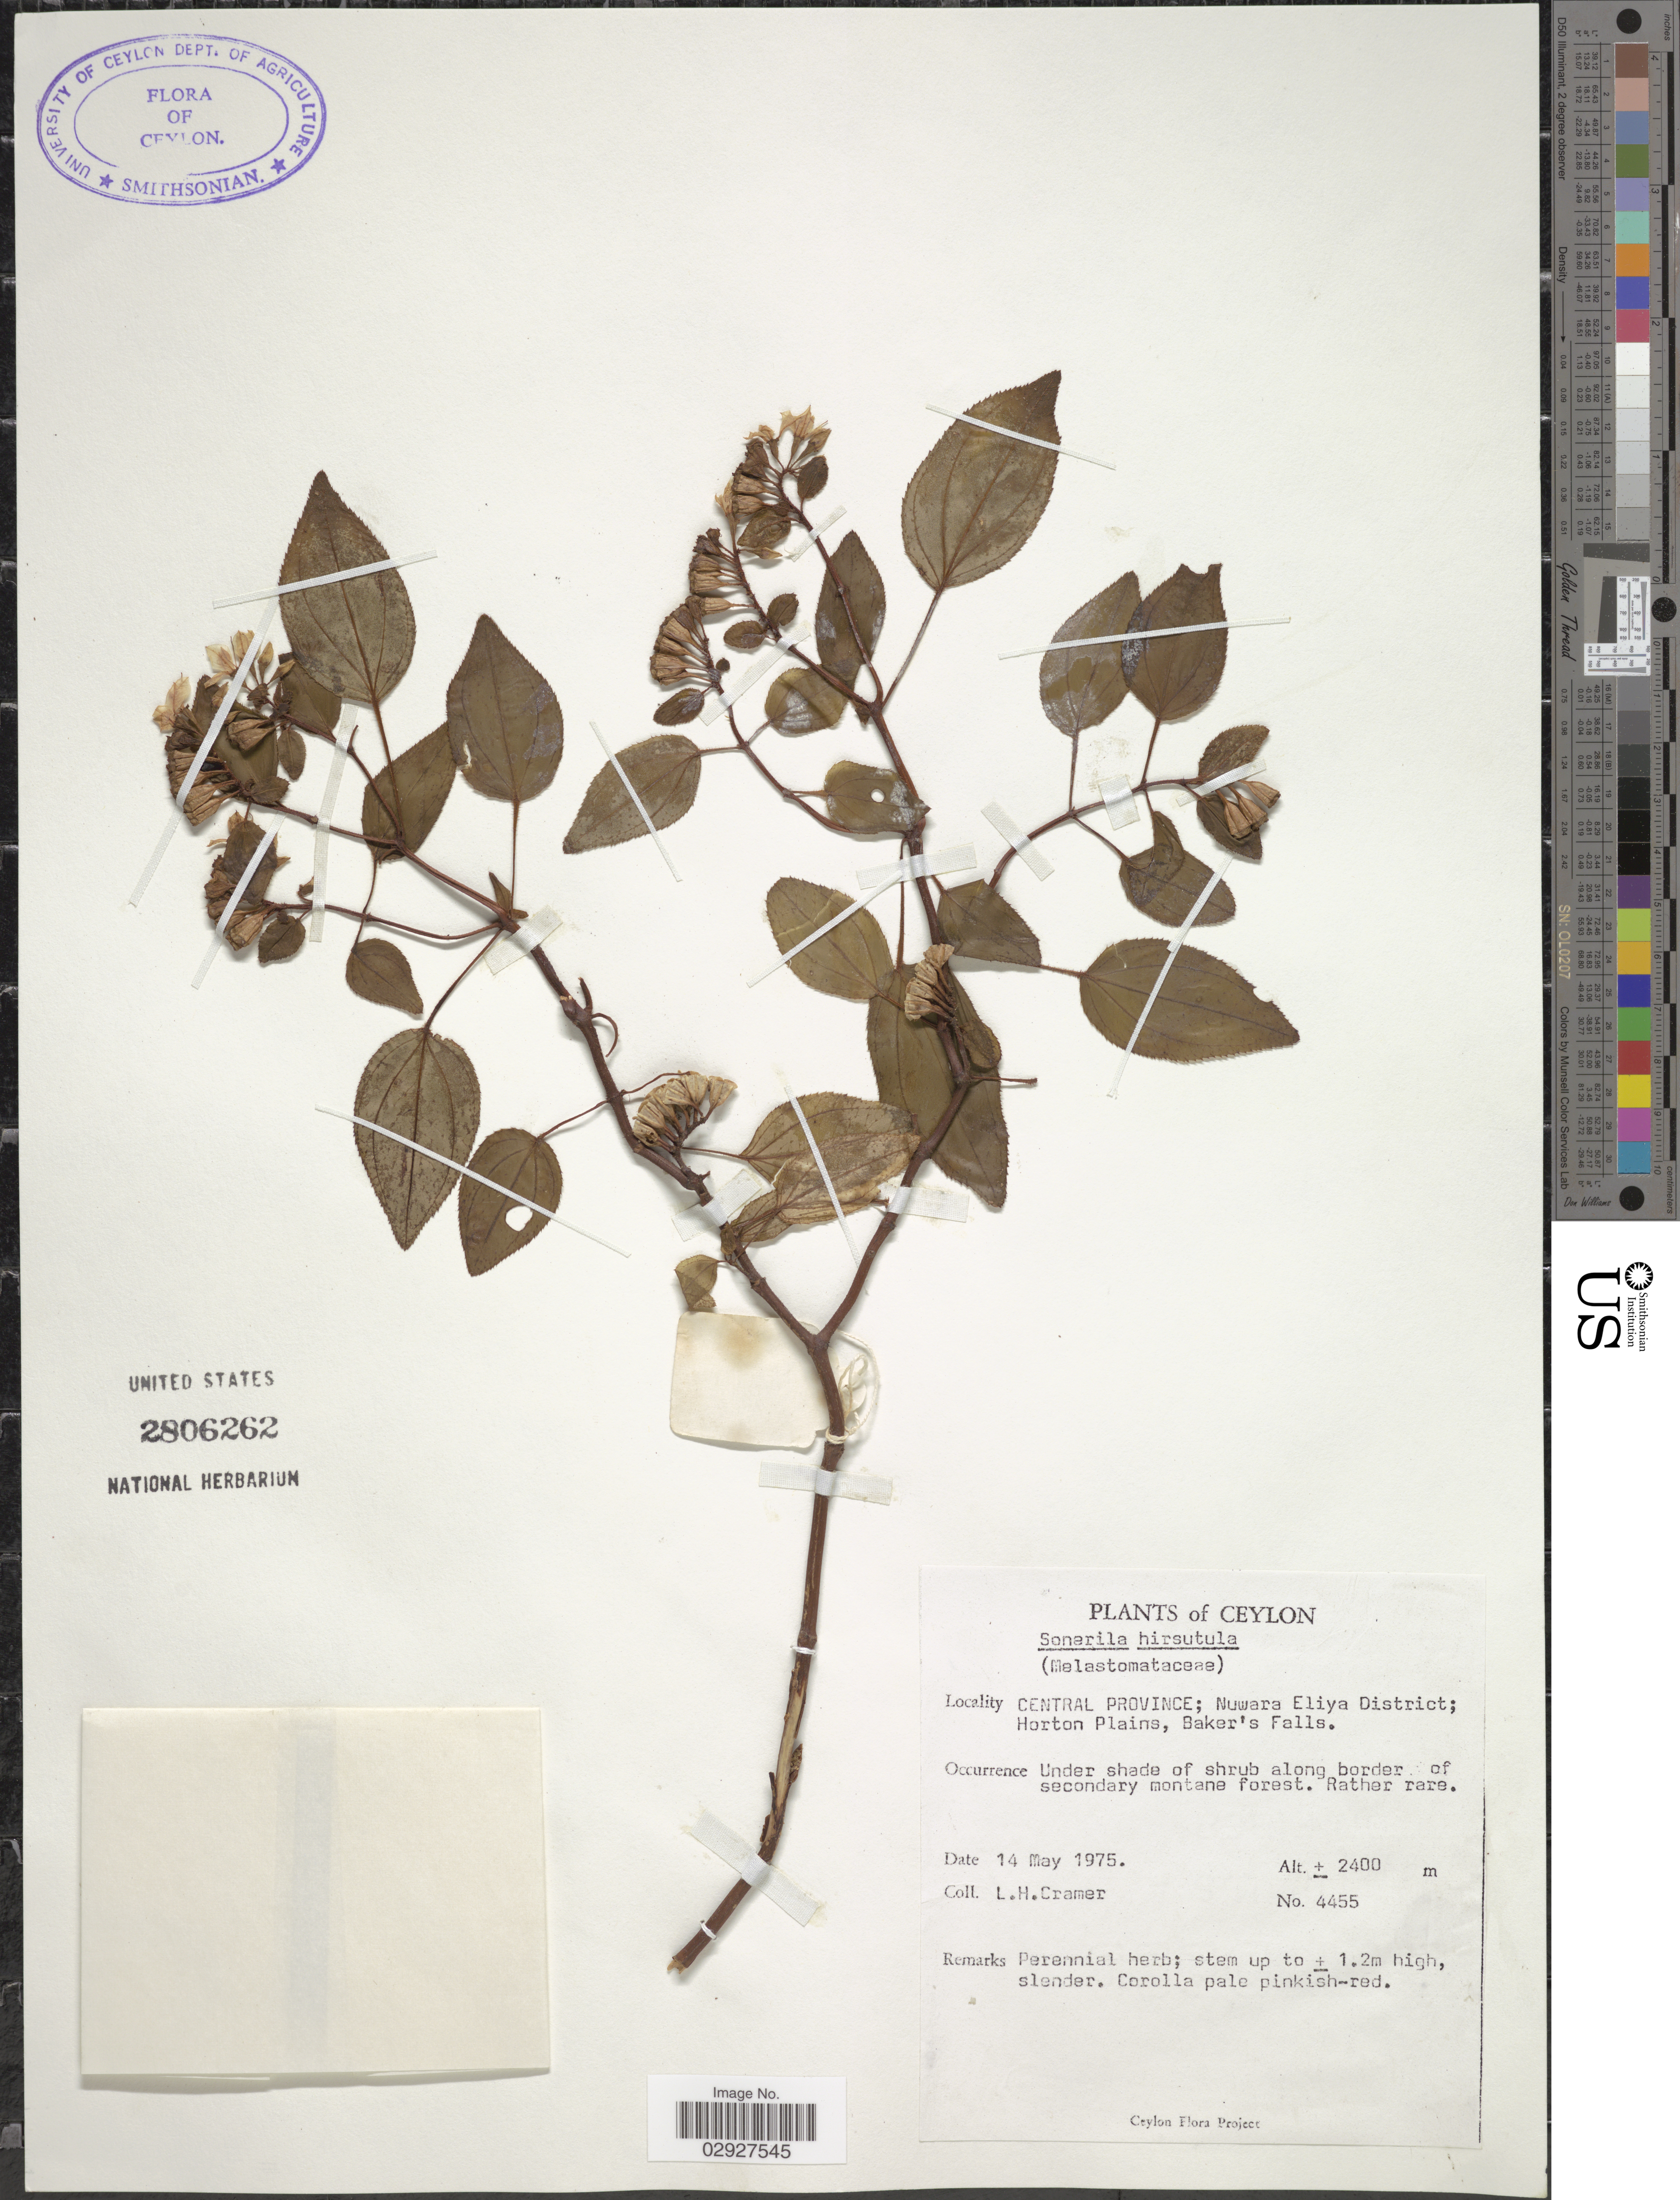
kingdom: Plantae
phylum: Tracheophyta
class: Magnoliopsida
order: Myrtales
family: Melastomataceae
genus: Sonerila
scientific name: Sonerila hirsutula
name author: Arn.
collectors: L. H. Cramer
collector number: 4455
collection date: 1975-05-14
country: Sri Lanka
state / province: Central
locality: Ceylon. Nuwara Eliya District; Horton Plains, Baker's Falls.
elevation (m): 2400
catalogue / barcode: US 2806262